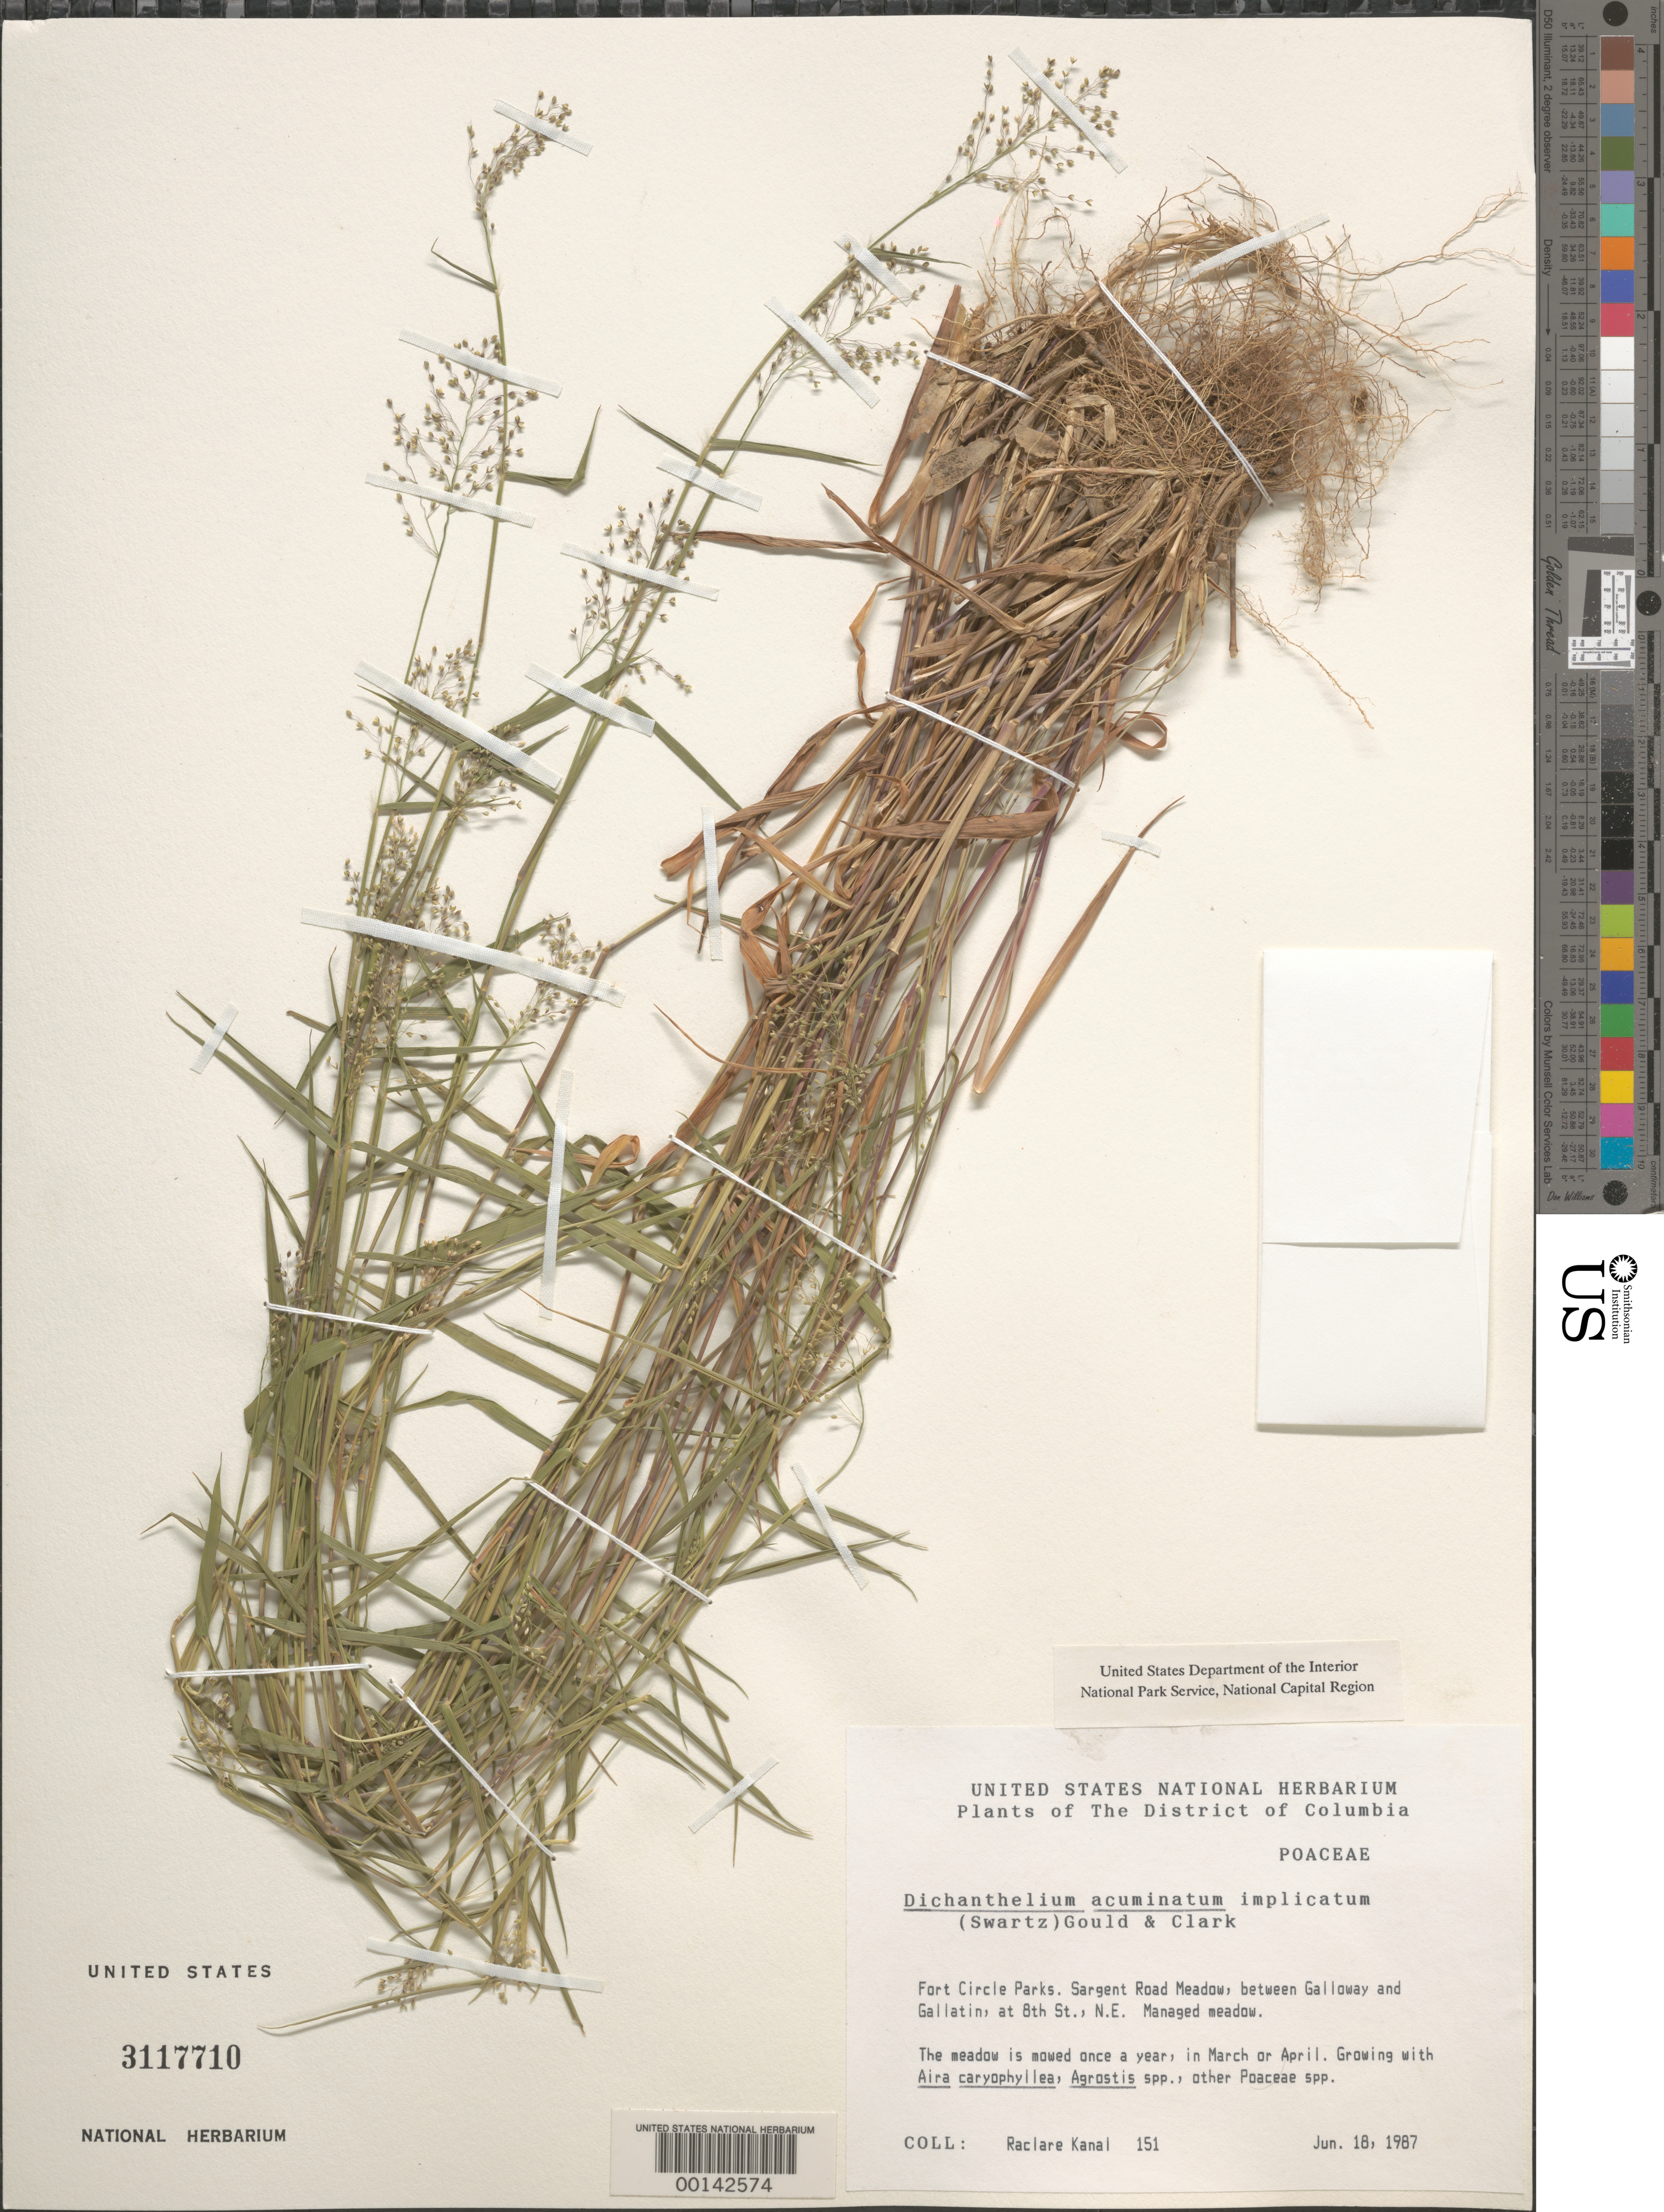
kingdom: Plantae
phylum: Tracheophyta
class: Liliopsida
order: Poales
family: Poaceae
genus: Dichanthelium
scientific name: Dichanthelium acuminatum var. implicatum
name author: (Scribn.) Gould & C.A. Clark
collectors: R. Kanal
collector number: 151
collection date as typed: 18 Jun 1987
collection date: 1987-06-18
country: United States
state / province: District of Columbia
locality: Fort Circle Parks. Sargent Road meadow, between Galloway and Gallatin, at 8th St., NE Fort Circle Parks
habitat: Managed meadow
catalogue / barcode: US 3117710